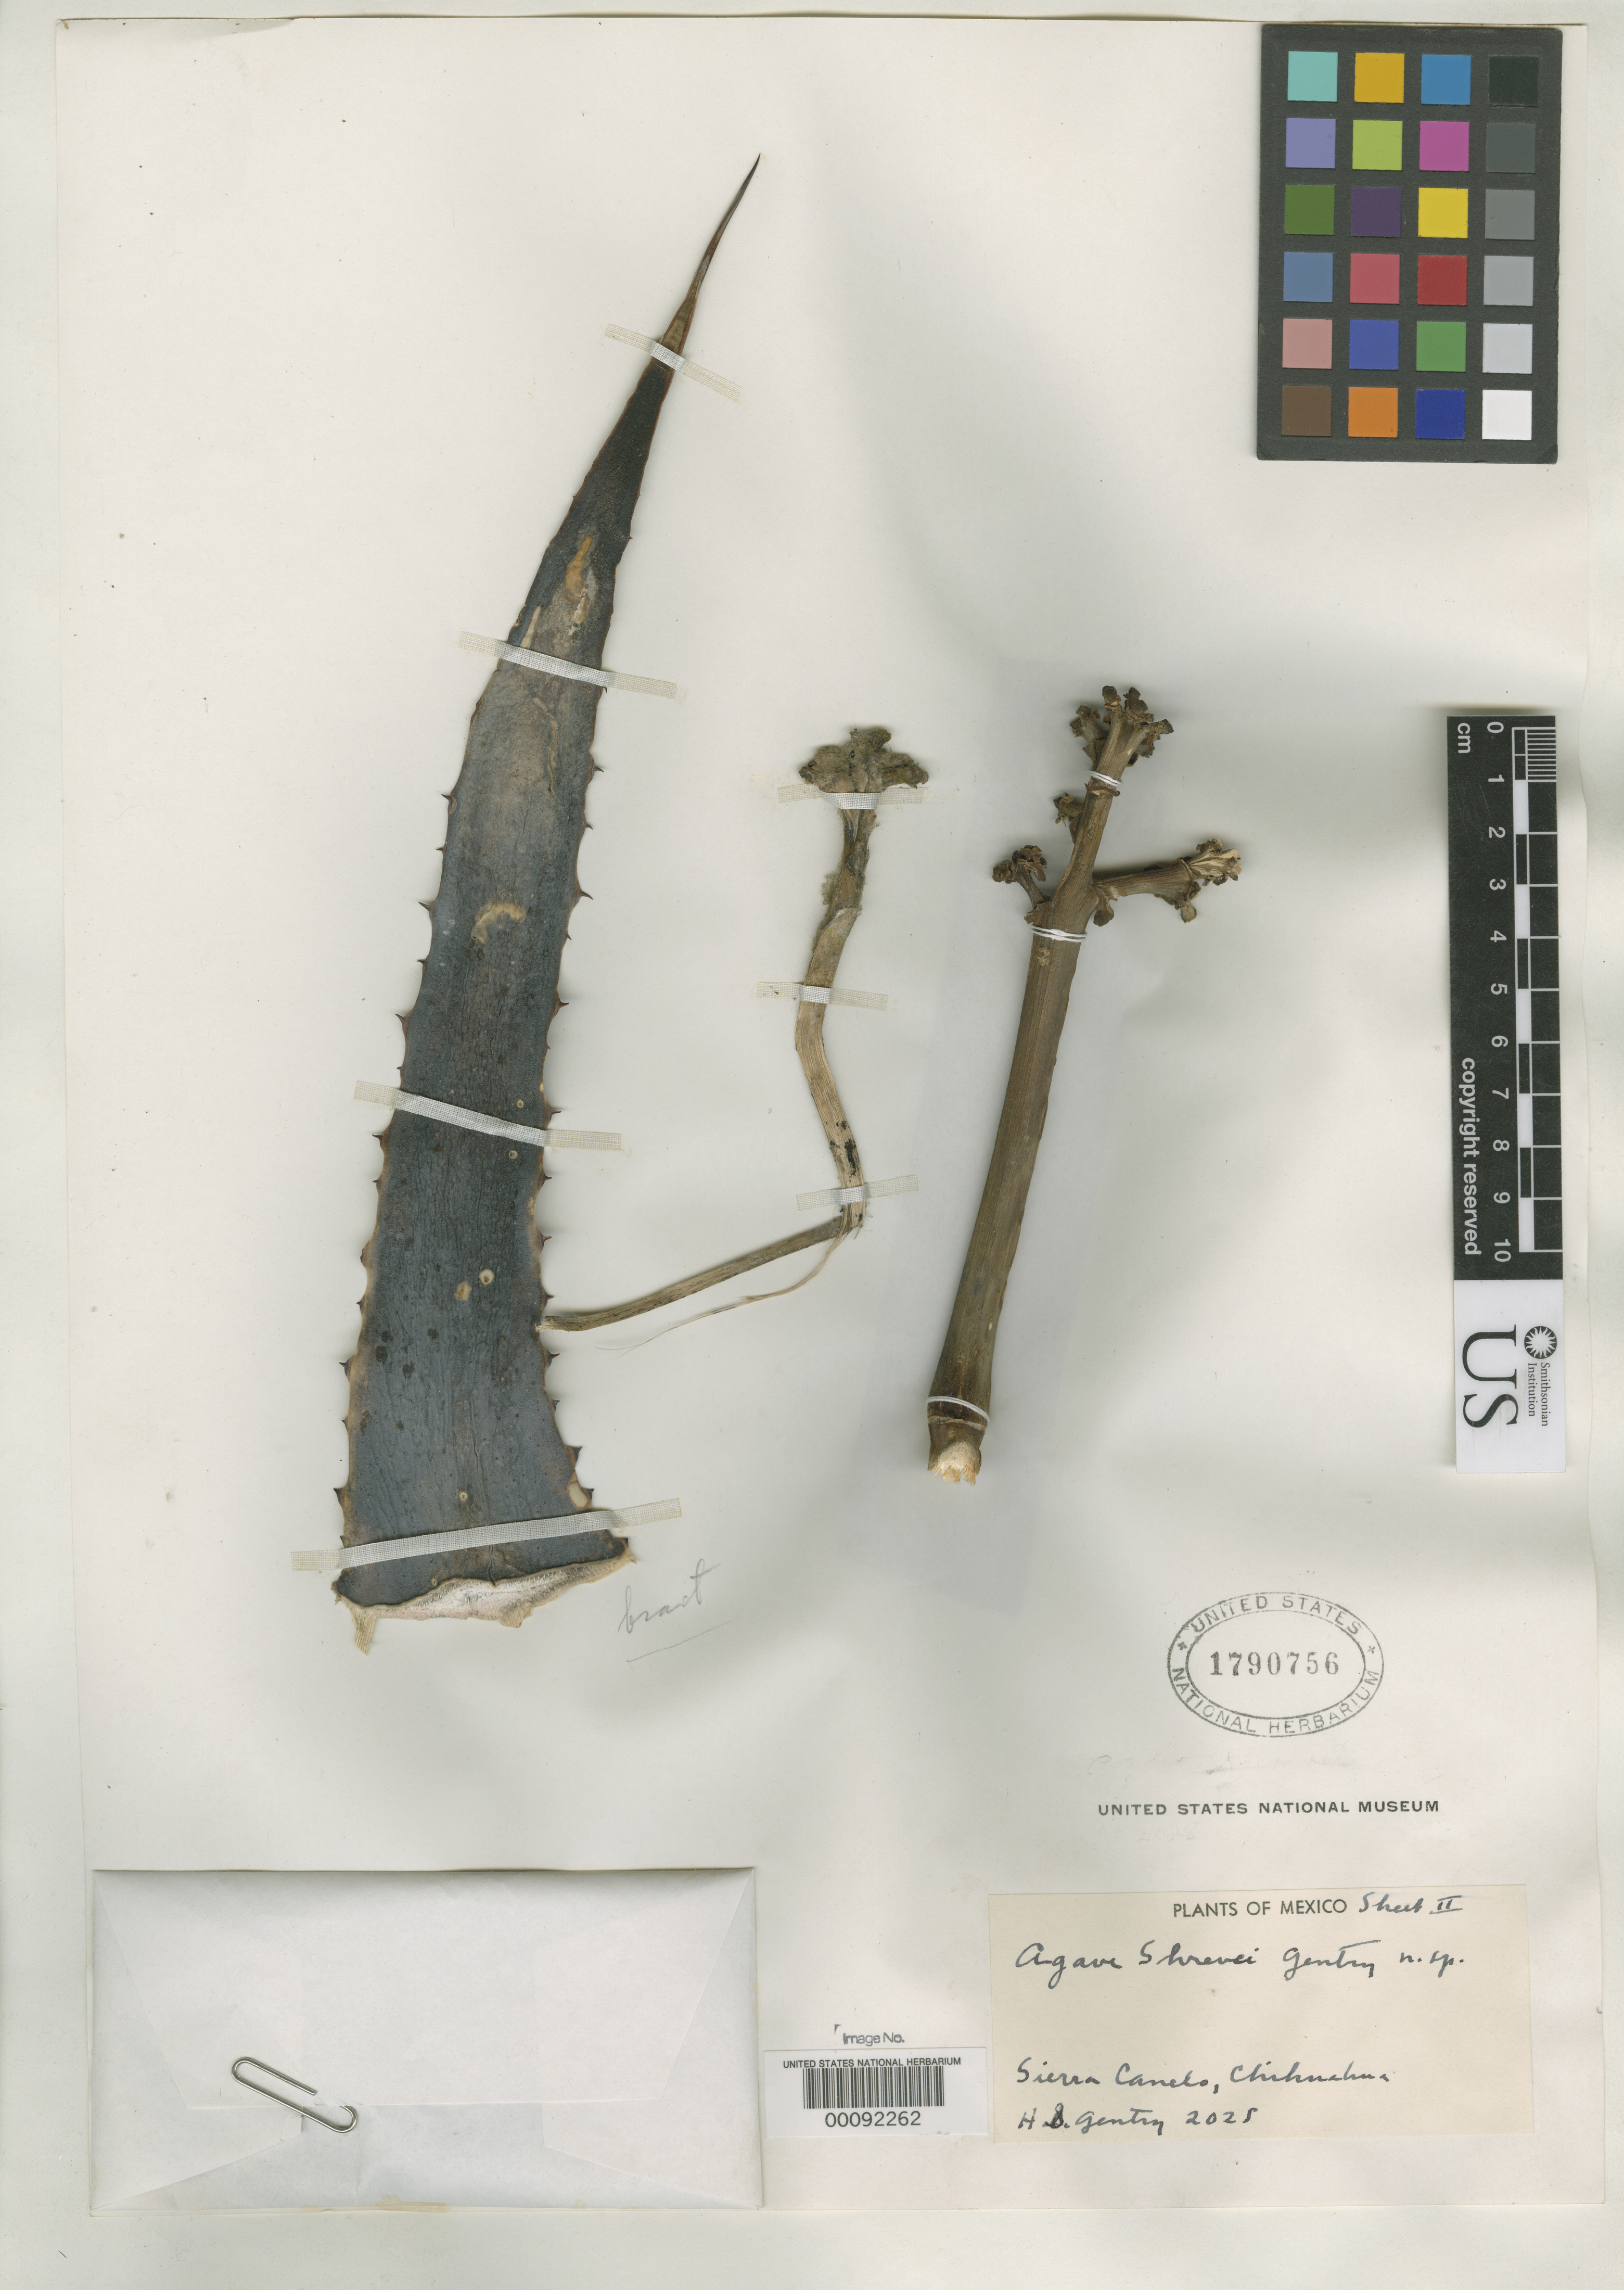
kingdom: Plantae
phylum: Tracheophyta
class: Liliopsida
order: Asparagales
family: Asparagaceae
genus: Agave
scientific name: Agave shrevei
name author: Gentry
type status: Type Collection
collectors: H. S. Gentry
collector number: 2028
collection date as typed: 08 Dec 1935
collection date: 1935-12-08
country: Mexico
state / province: Chihuahua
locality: Sierra Canelo, Rio Mayo.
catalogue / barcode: US 1790756